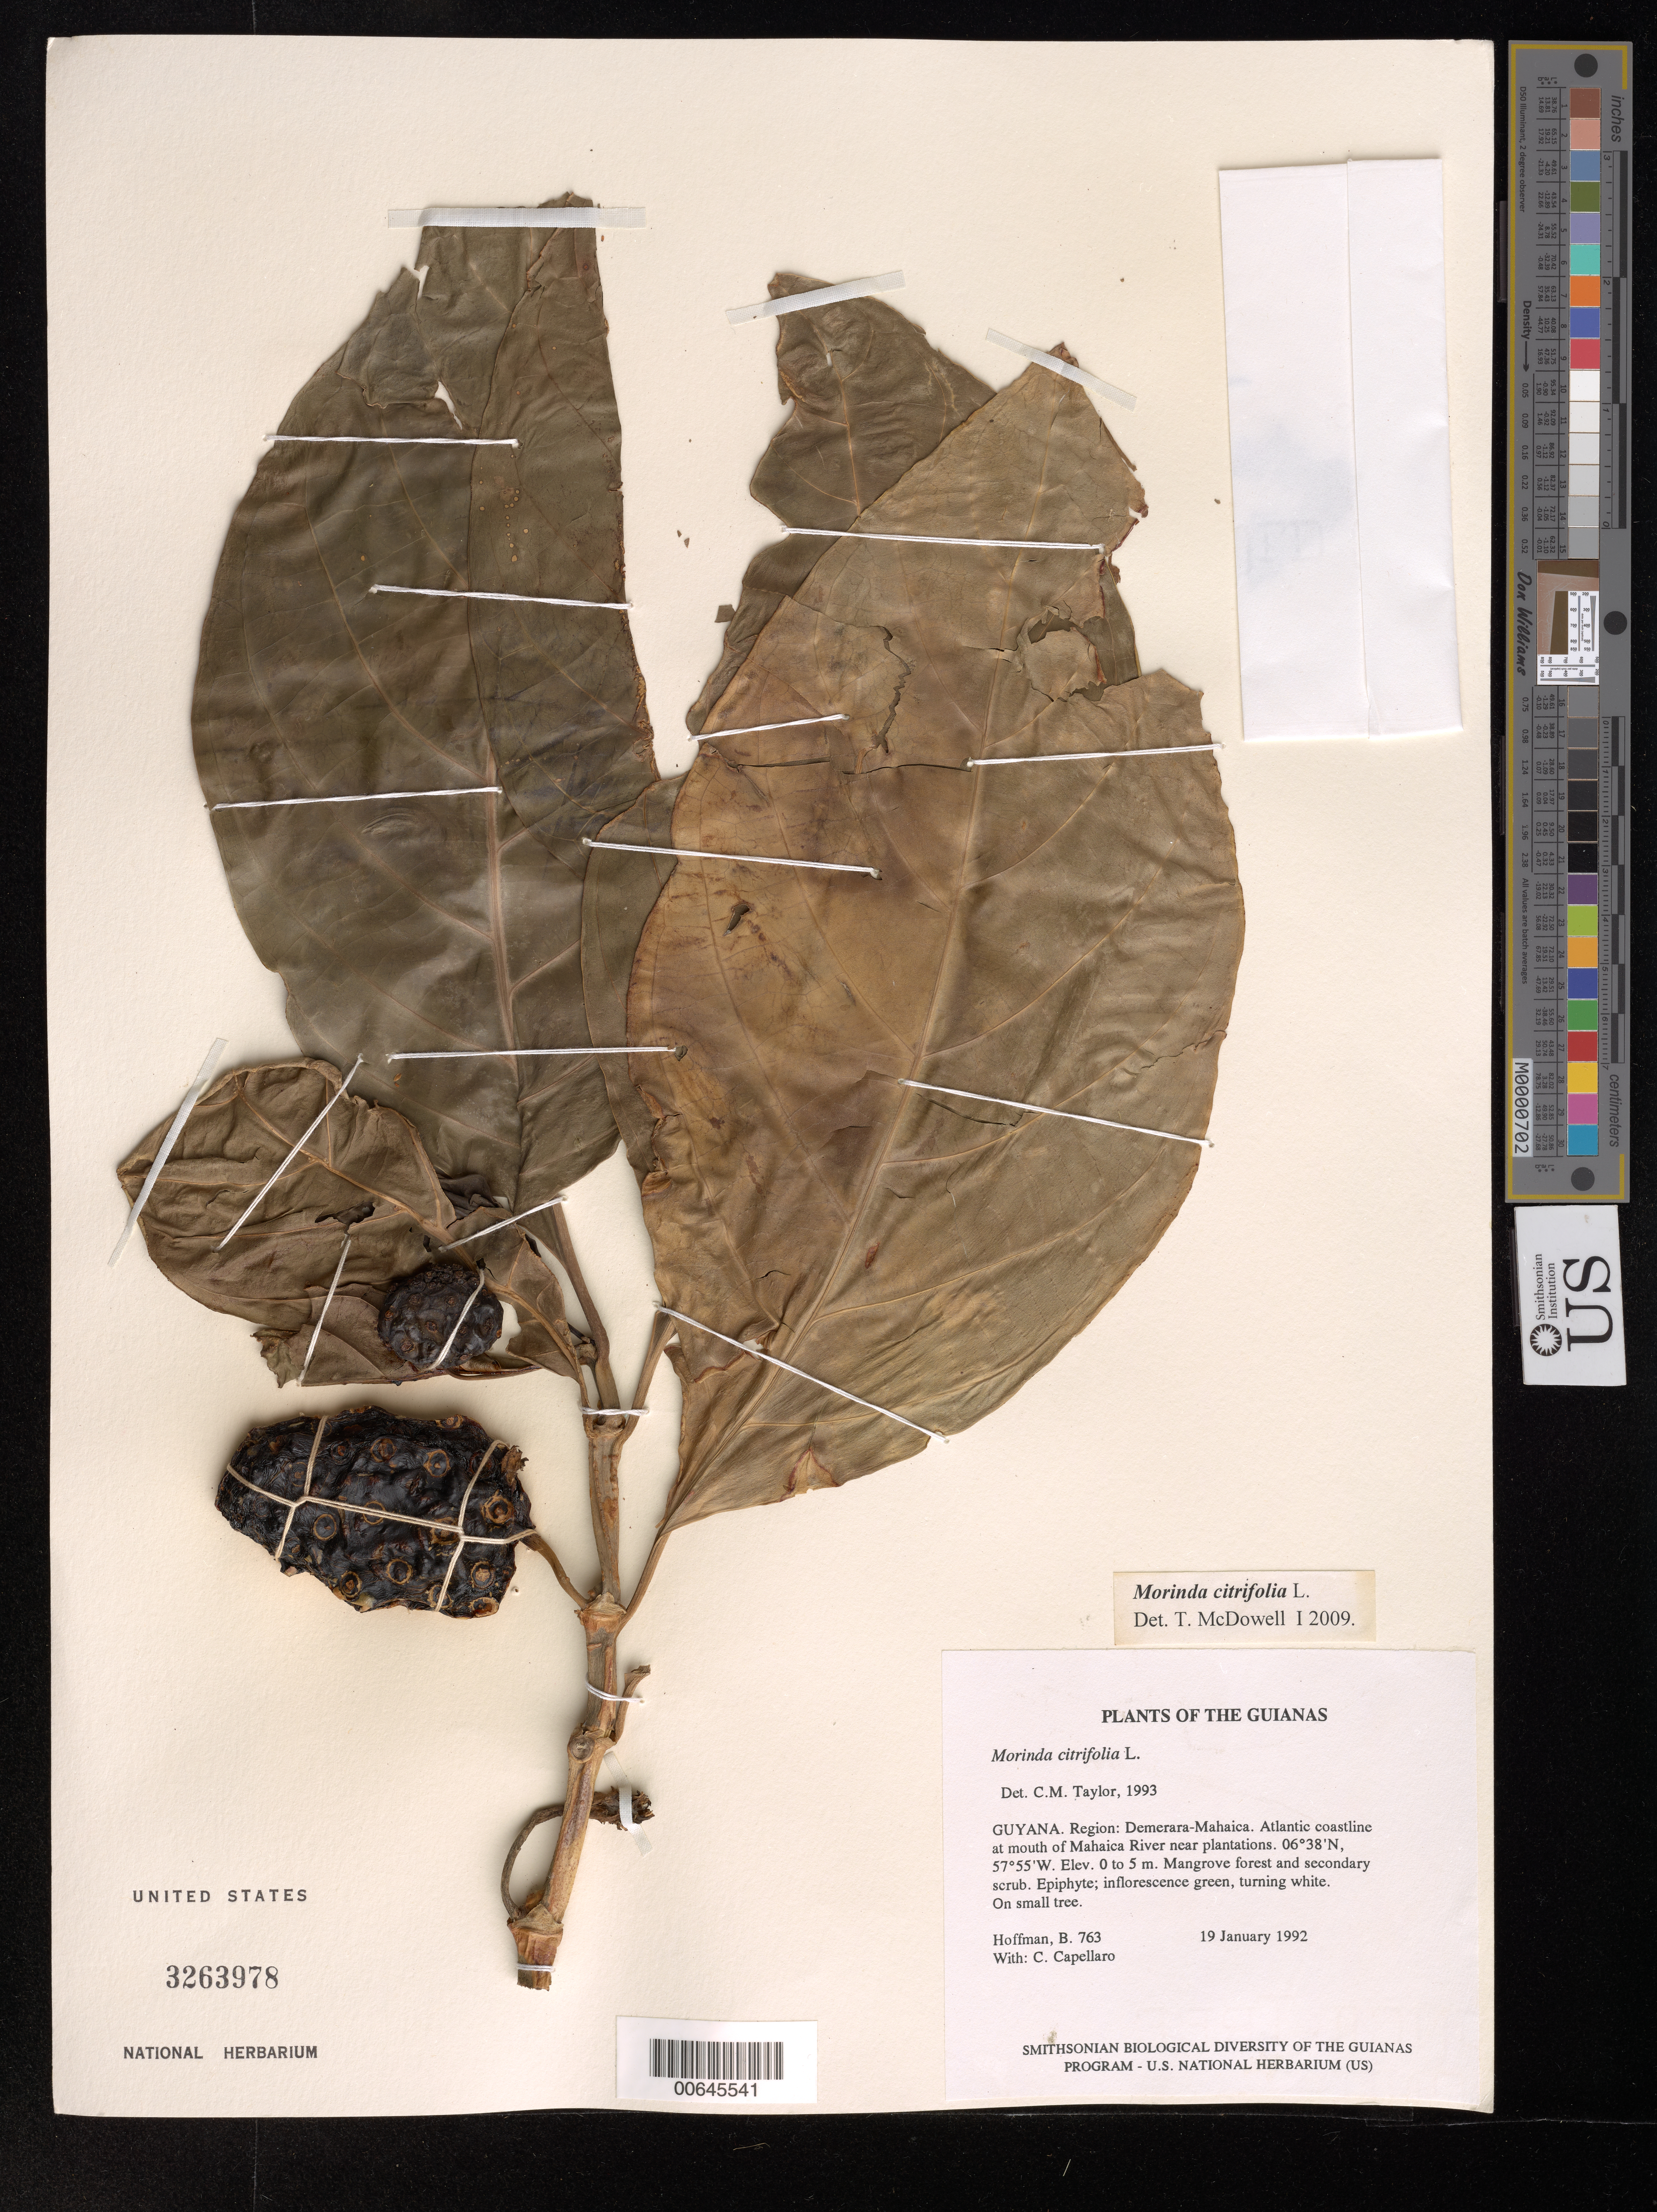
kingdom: Plantae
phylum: Tracheophyta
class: Magnoliopsida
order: Gentianales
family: Rubiaceae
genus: Morinda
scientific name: Morinda citrifolia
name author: L.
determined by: Taylor, Charlotte M.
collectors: B. Hoffman & C. Capellaro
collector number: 763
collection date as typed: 19 January 1992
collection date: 1992-01-19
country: Guyana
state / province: Demerara-Mahaica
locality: Atlantic coastline at mouth of Mahaica River near plantations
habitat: Mangrove forest and secondary scrub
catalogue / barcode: US 3263978